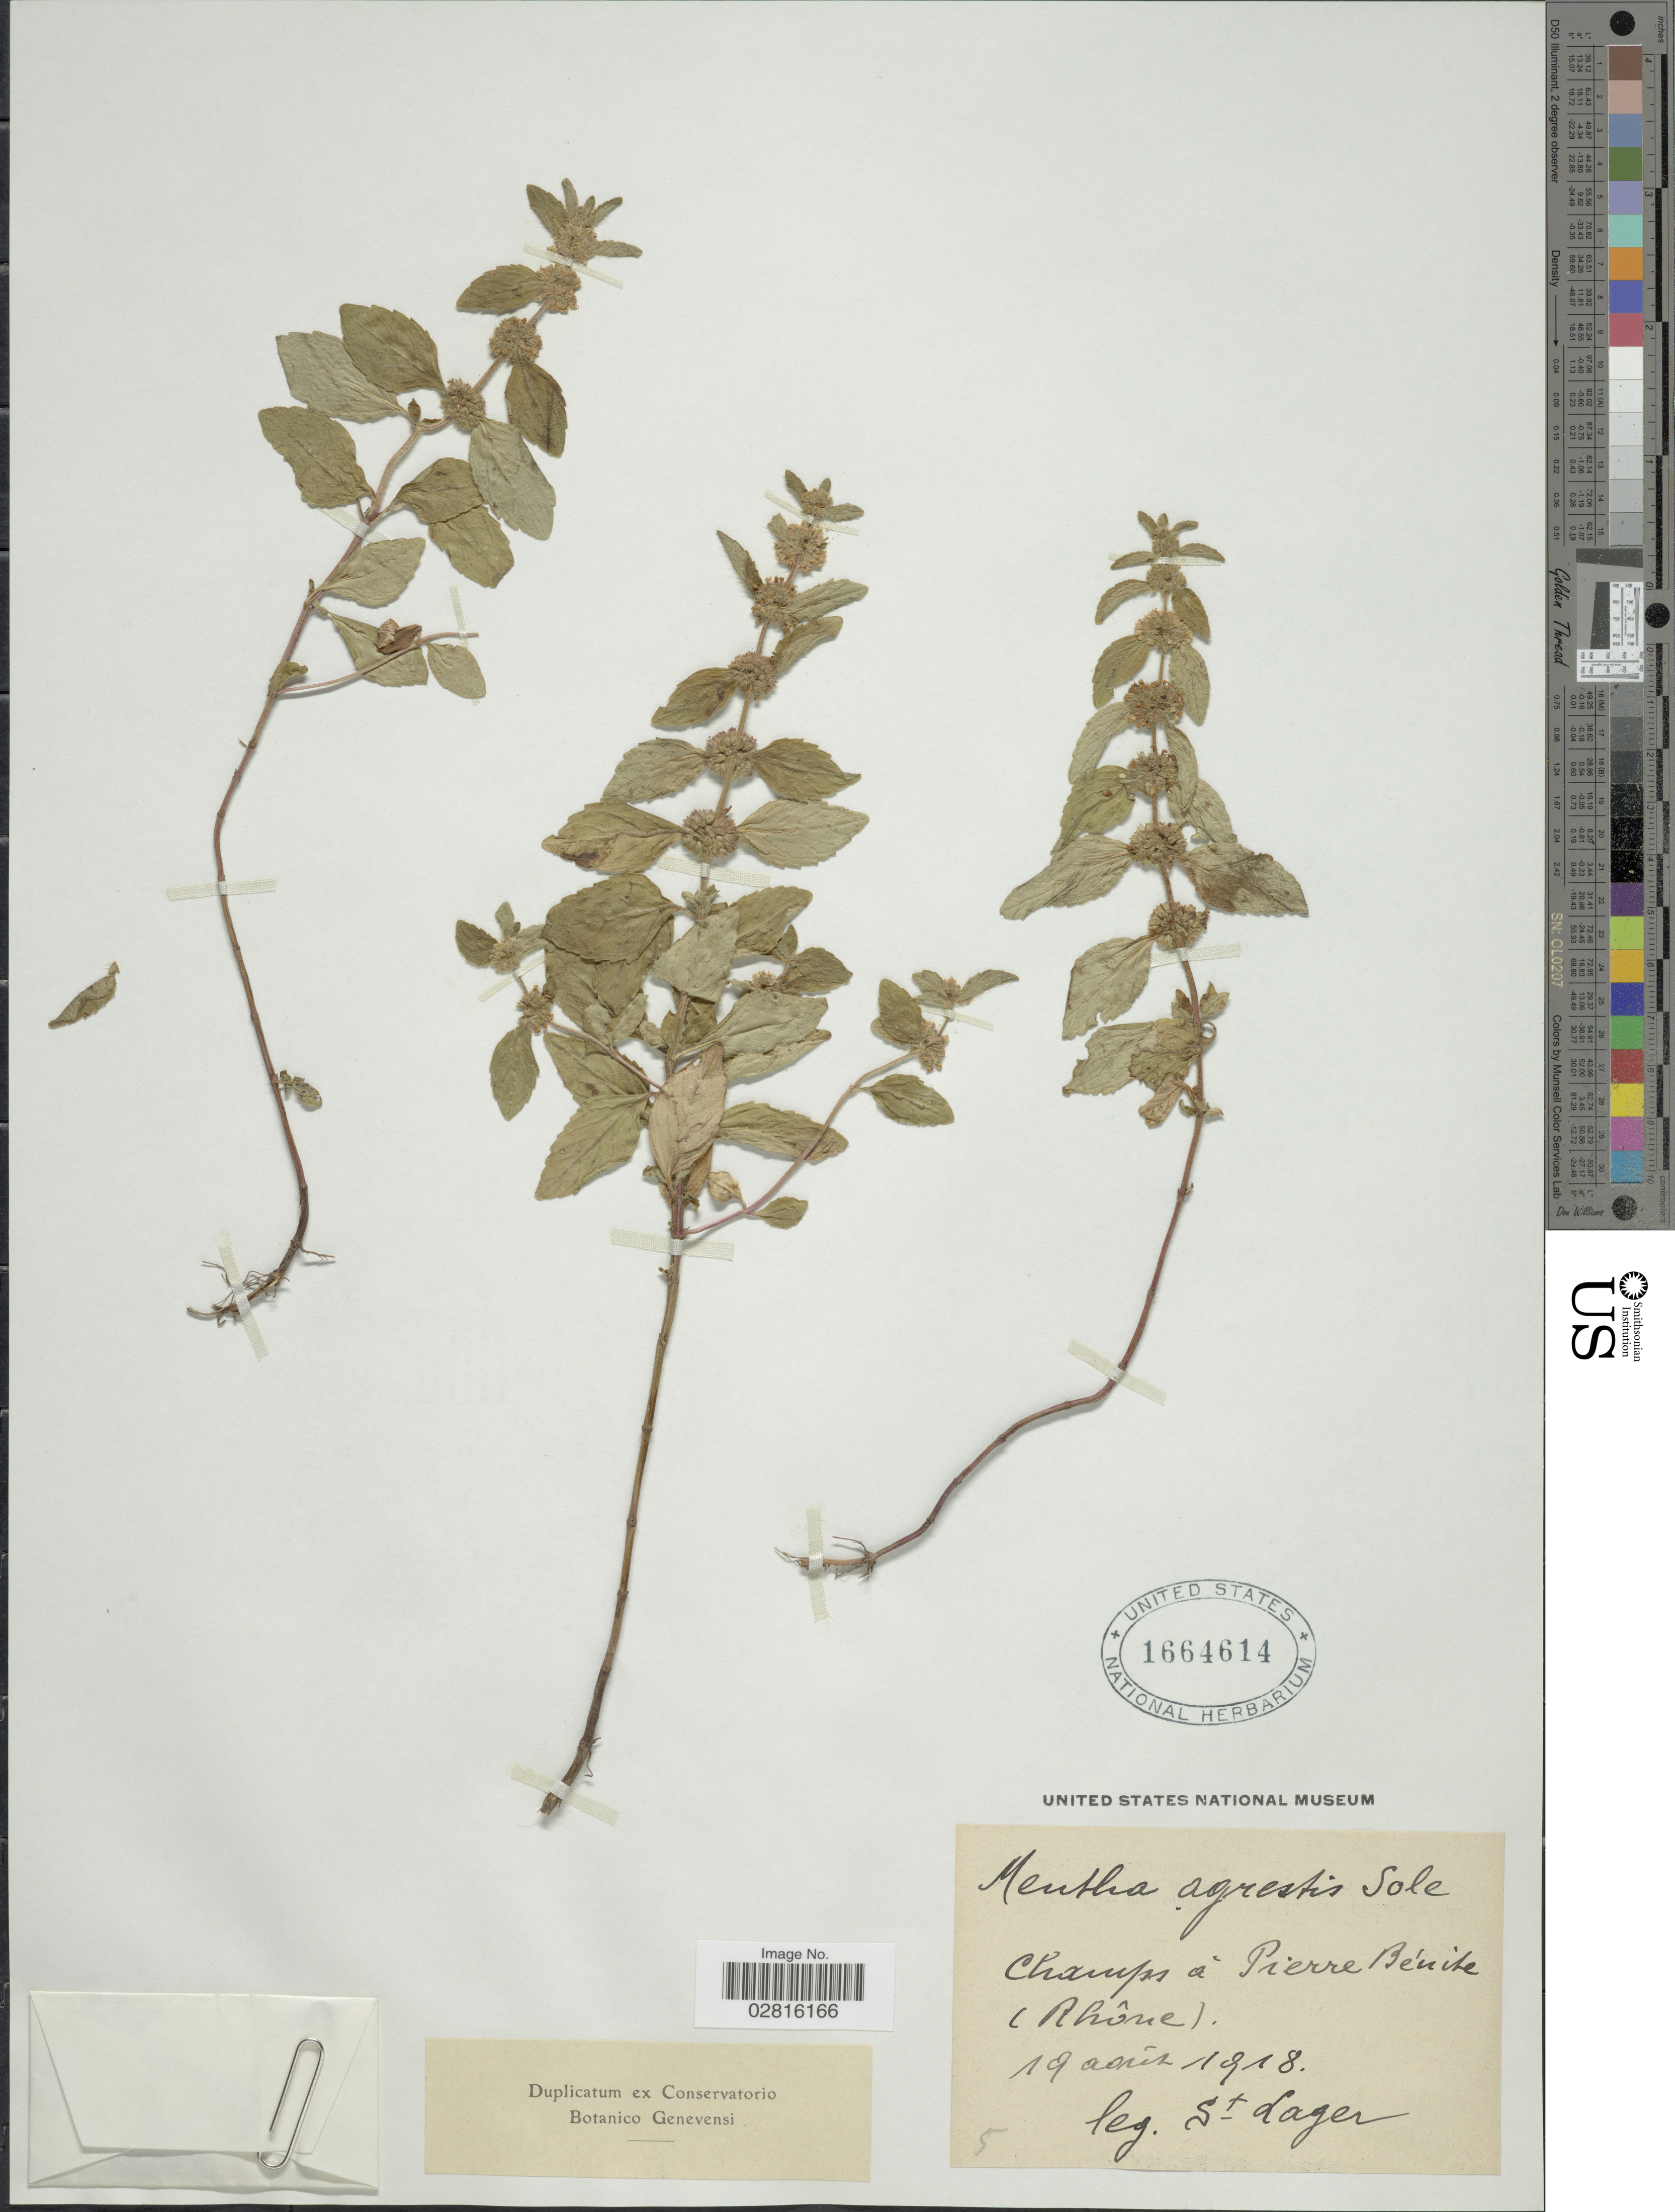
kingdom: Plantae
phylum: Tracheophyta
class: Magnoliopsida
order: Lamiales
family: Lamiaceae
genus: Mentha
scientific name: Mentha arvensis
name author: L.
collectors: -. St. Lager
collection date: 1918-08-19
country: France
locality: Champs á Pierre Béuite (Rhône).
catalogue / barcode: US 1664614